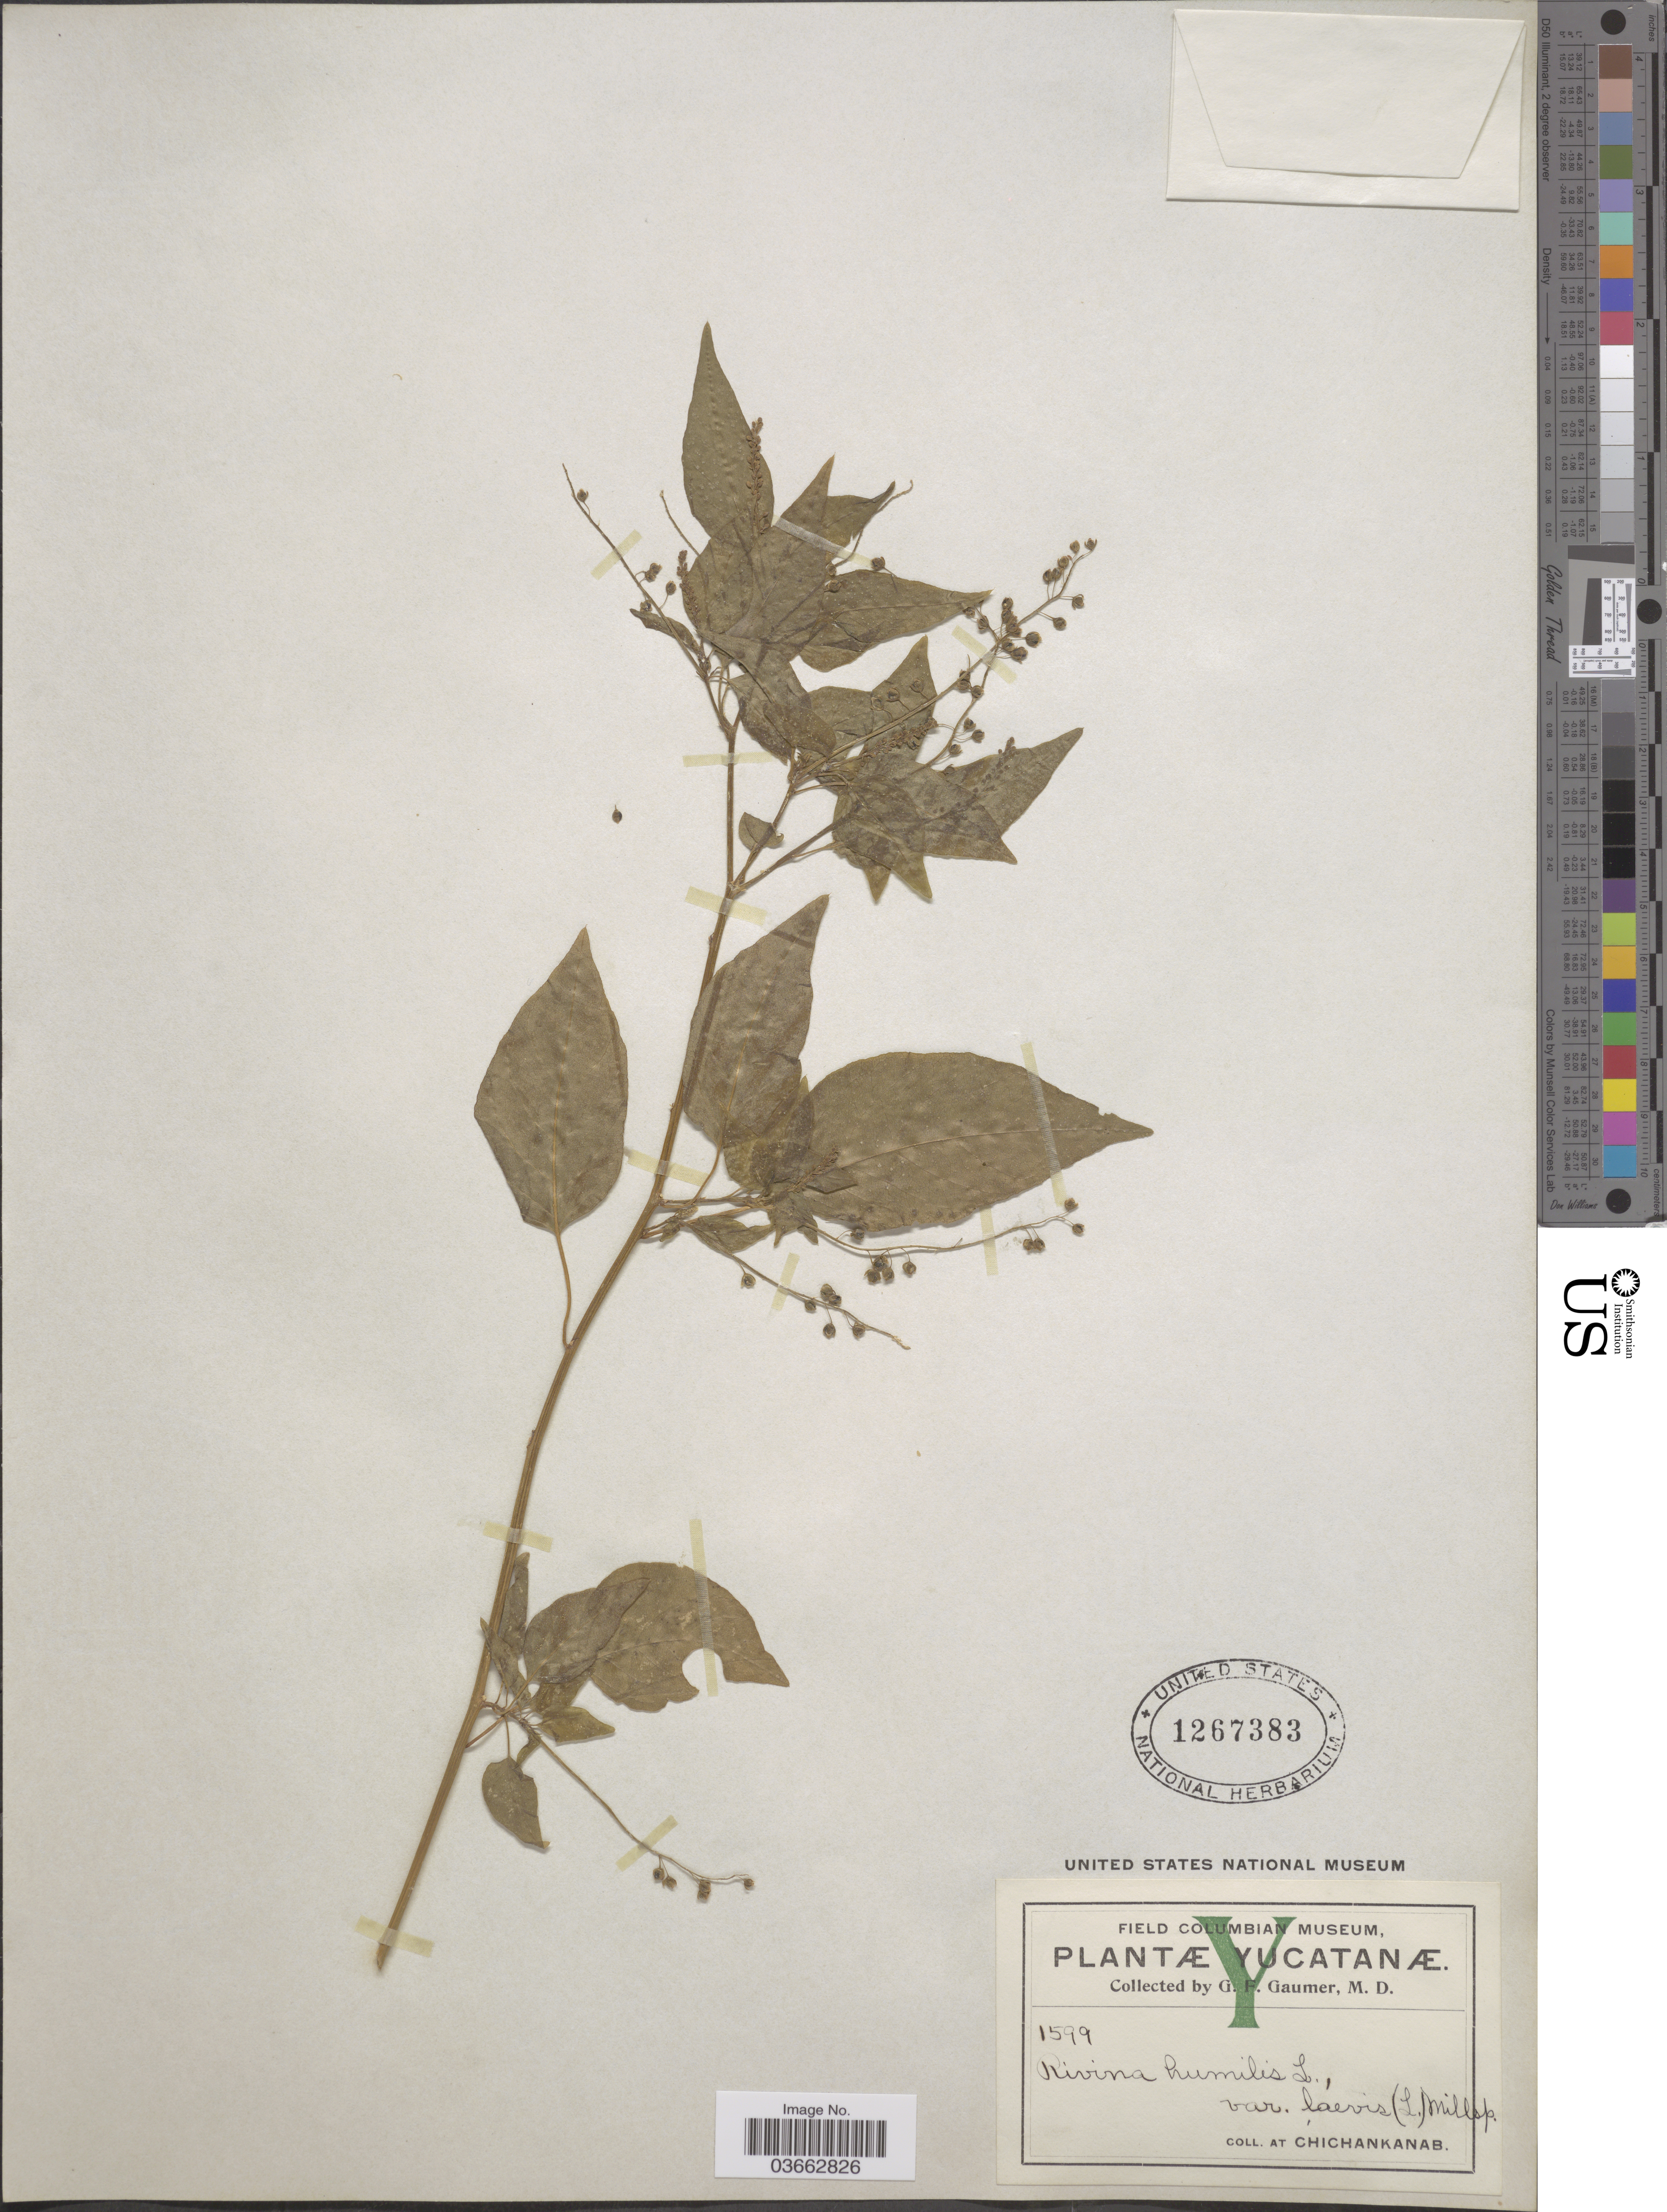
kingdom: Plantae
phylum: Tracheophyta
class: Magnoliopsida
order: Caryophyllales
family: Phytolaccaceae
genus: Rivina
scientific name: Rivina humilis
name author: L.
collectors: G. F. Gaumer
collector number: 1599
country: Mexico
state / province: Yucatán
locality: At Chichankanab.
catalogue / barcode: US 1267383